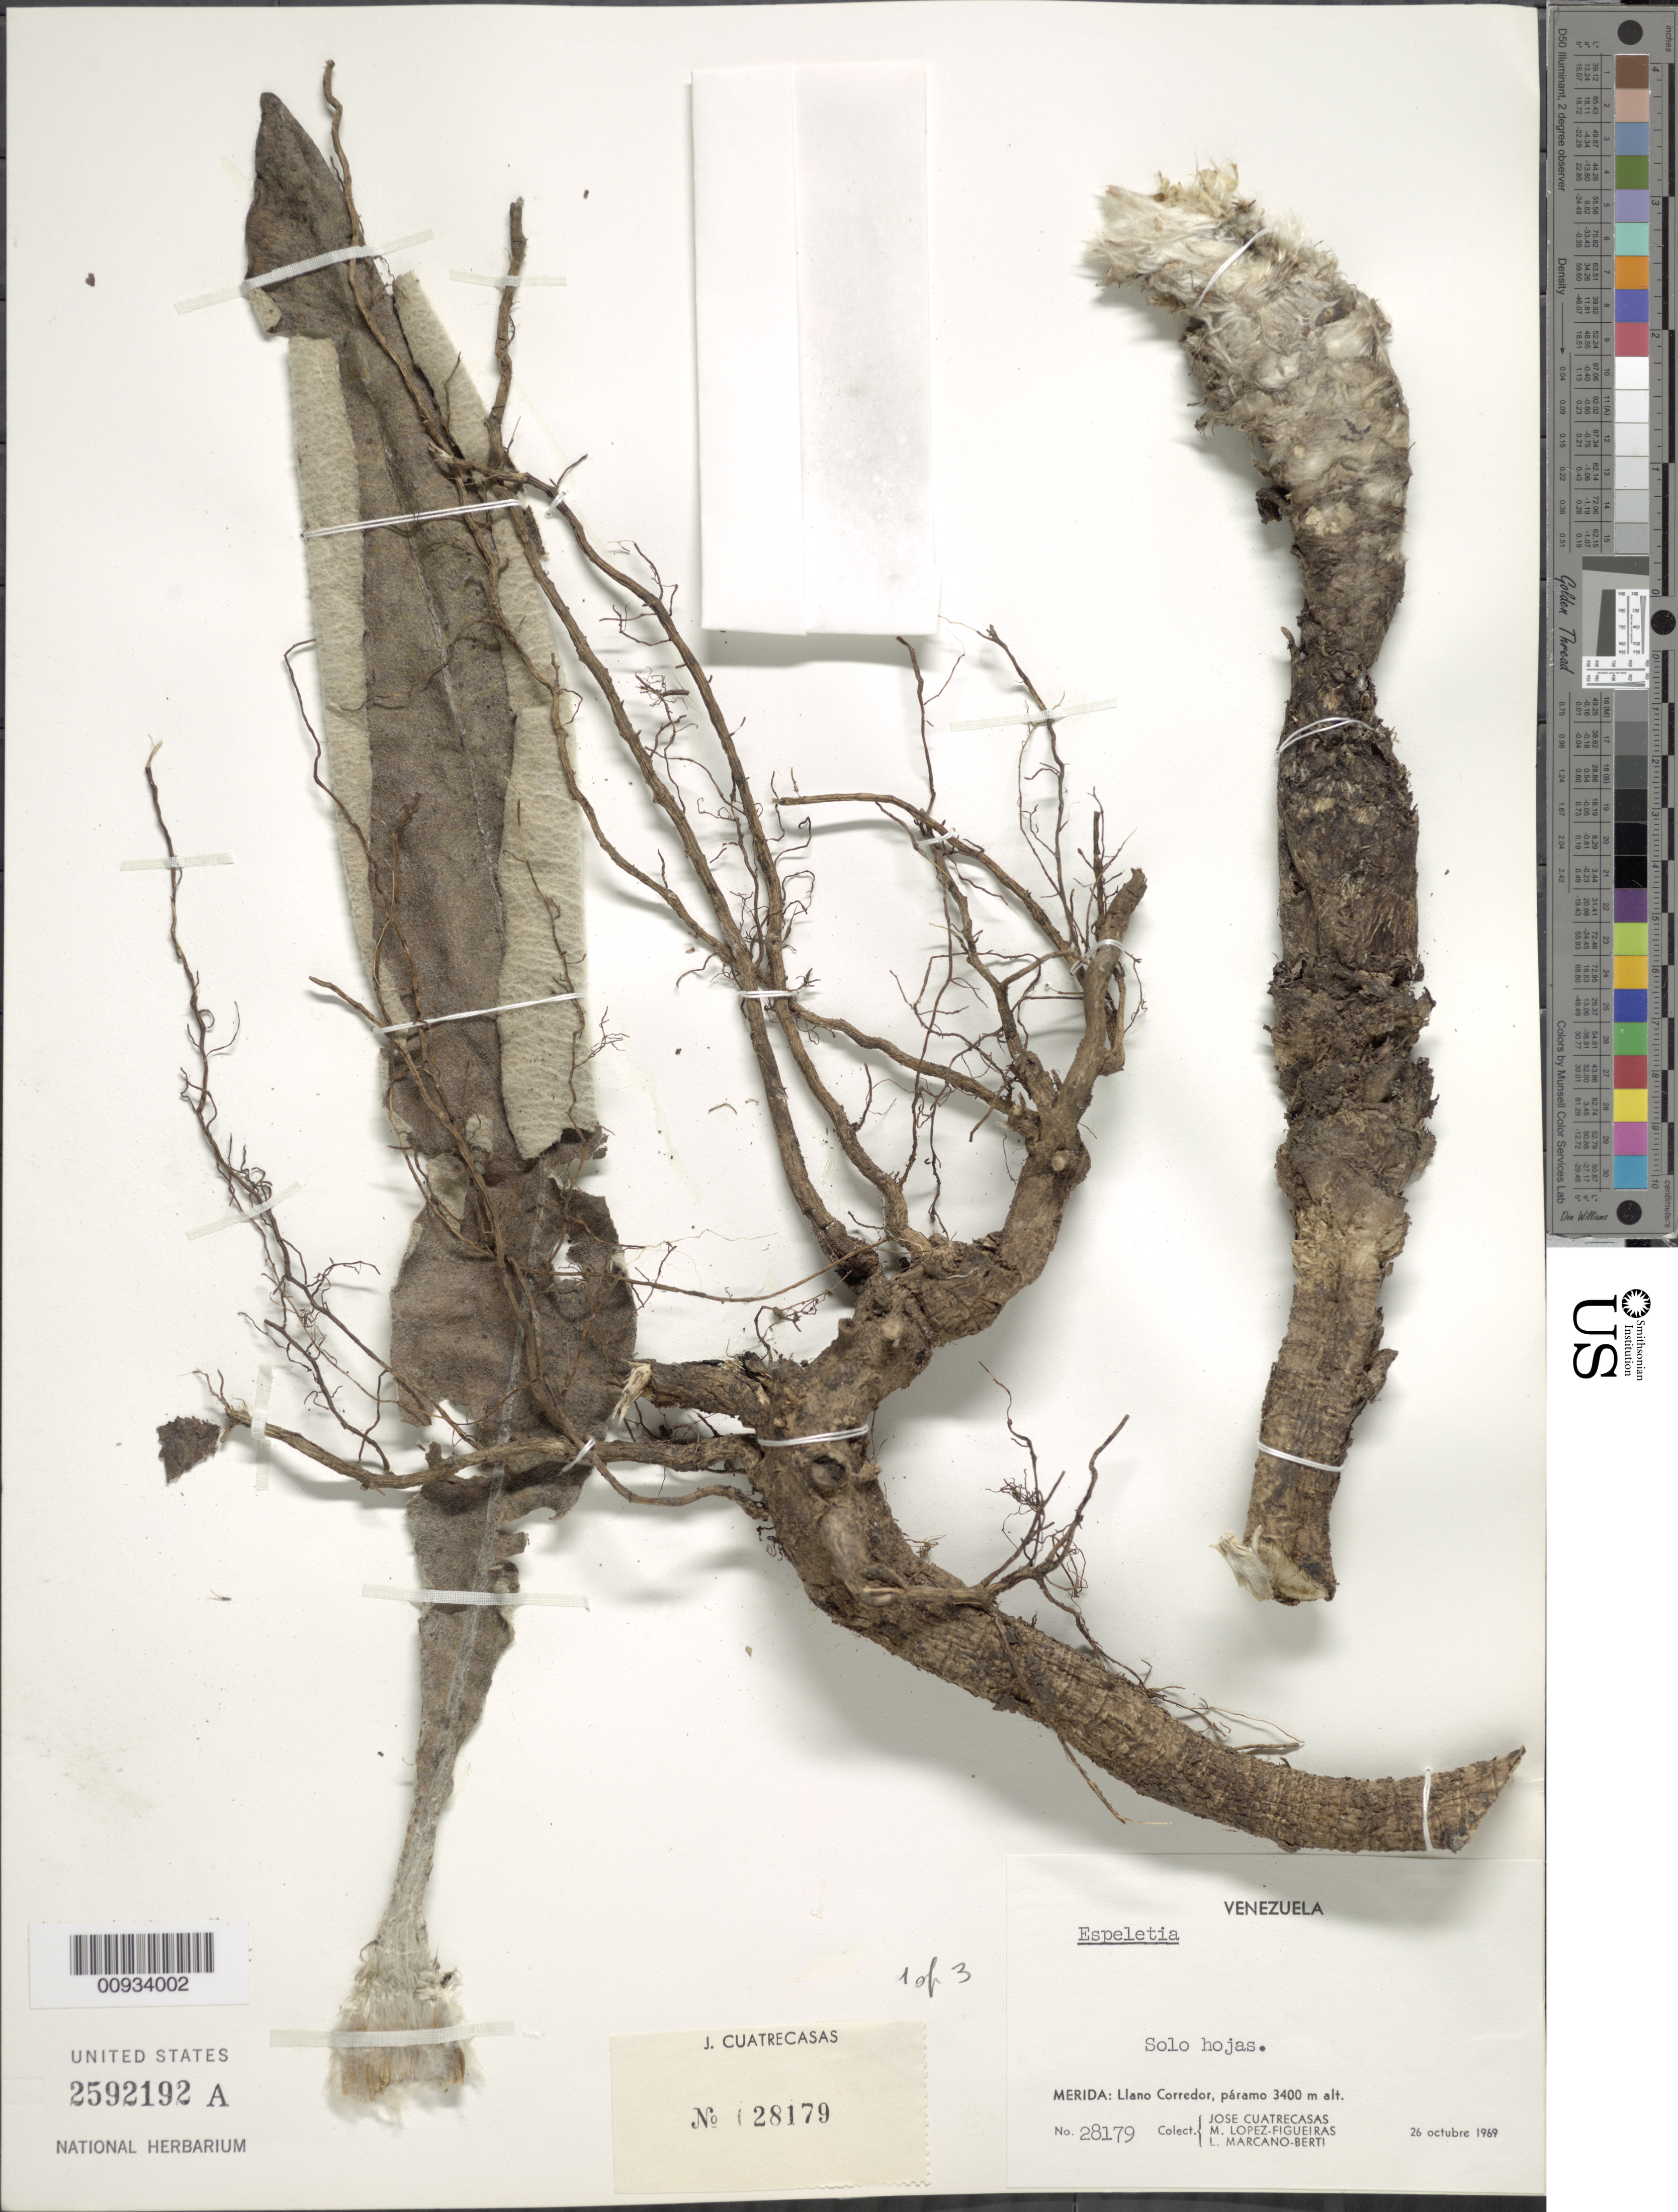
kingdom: Plantae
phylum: Tracheophyta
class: Magnoliopsida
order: Asterales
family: Asteraceae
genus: Espeletia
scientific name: Espeletia sp.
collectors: J. Cuatrecasas, M. López Figueiras & L. Marcano-Berti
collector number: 28179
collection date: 1969-10-26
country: Venezuela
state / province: Mérida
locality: Llano Corredor, paramo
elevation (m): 3400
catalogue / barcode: US 2592192A